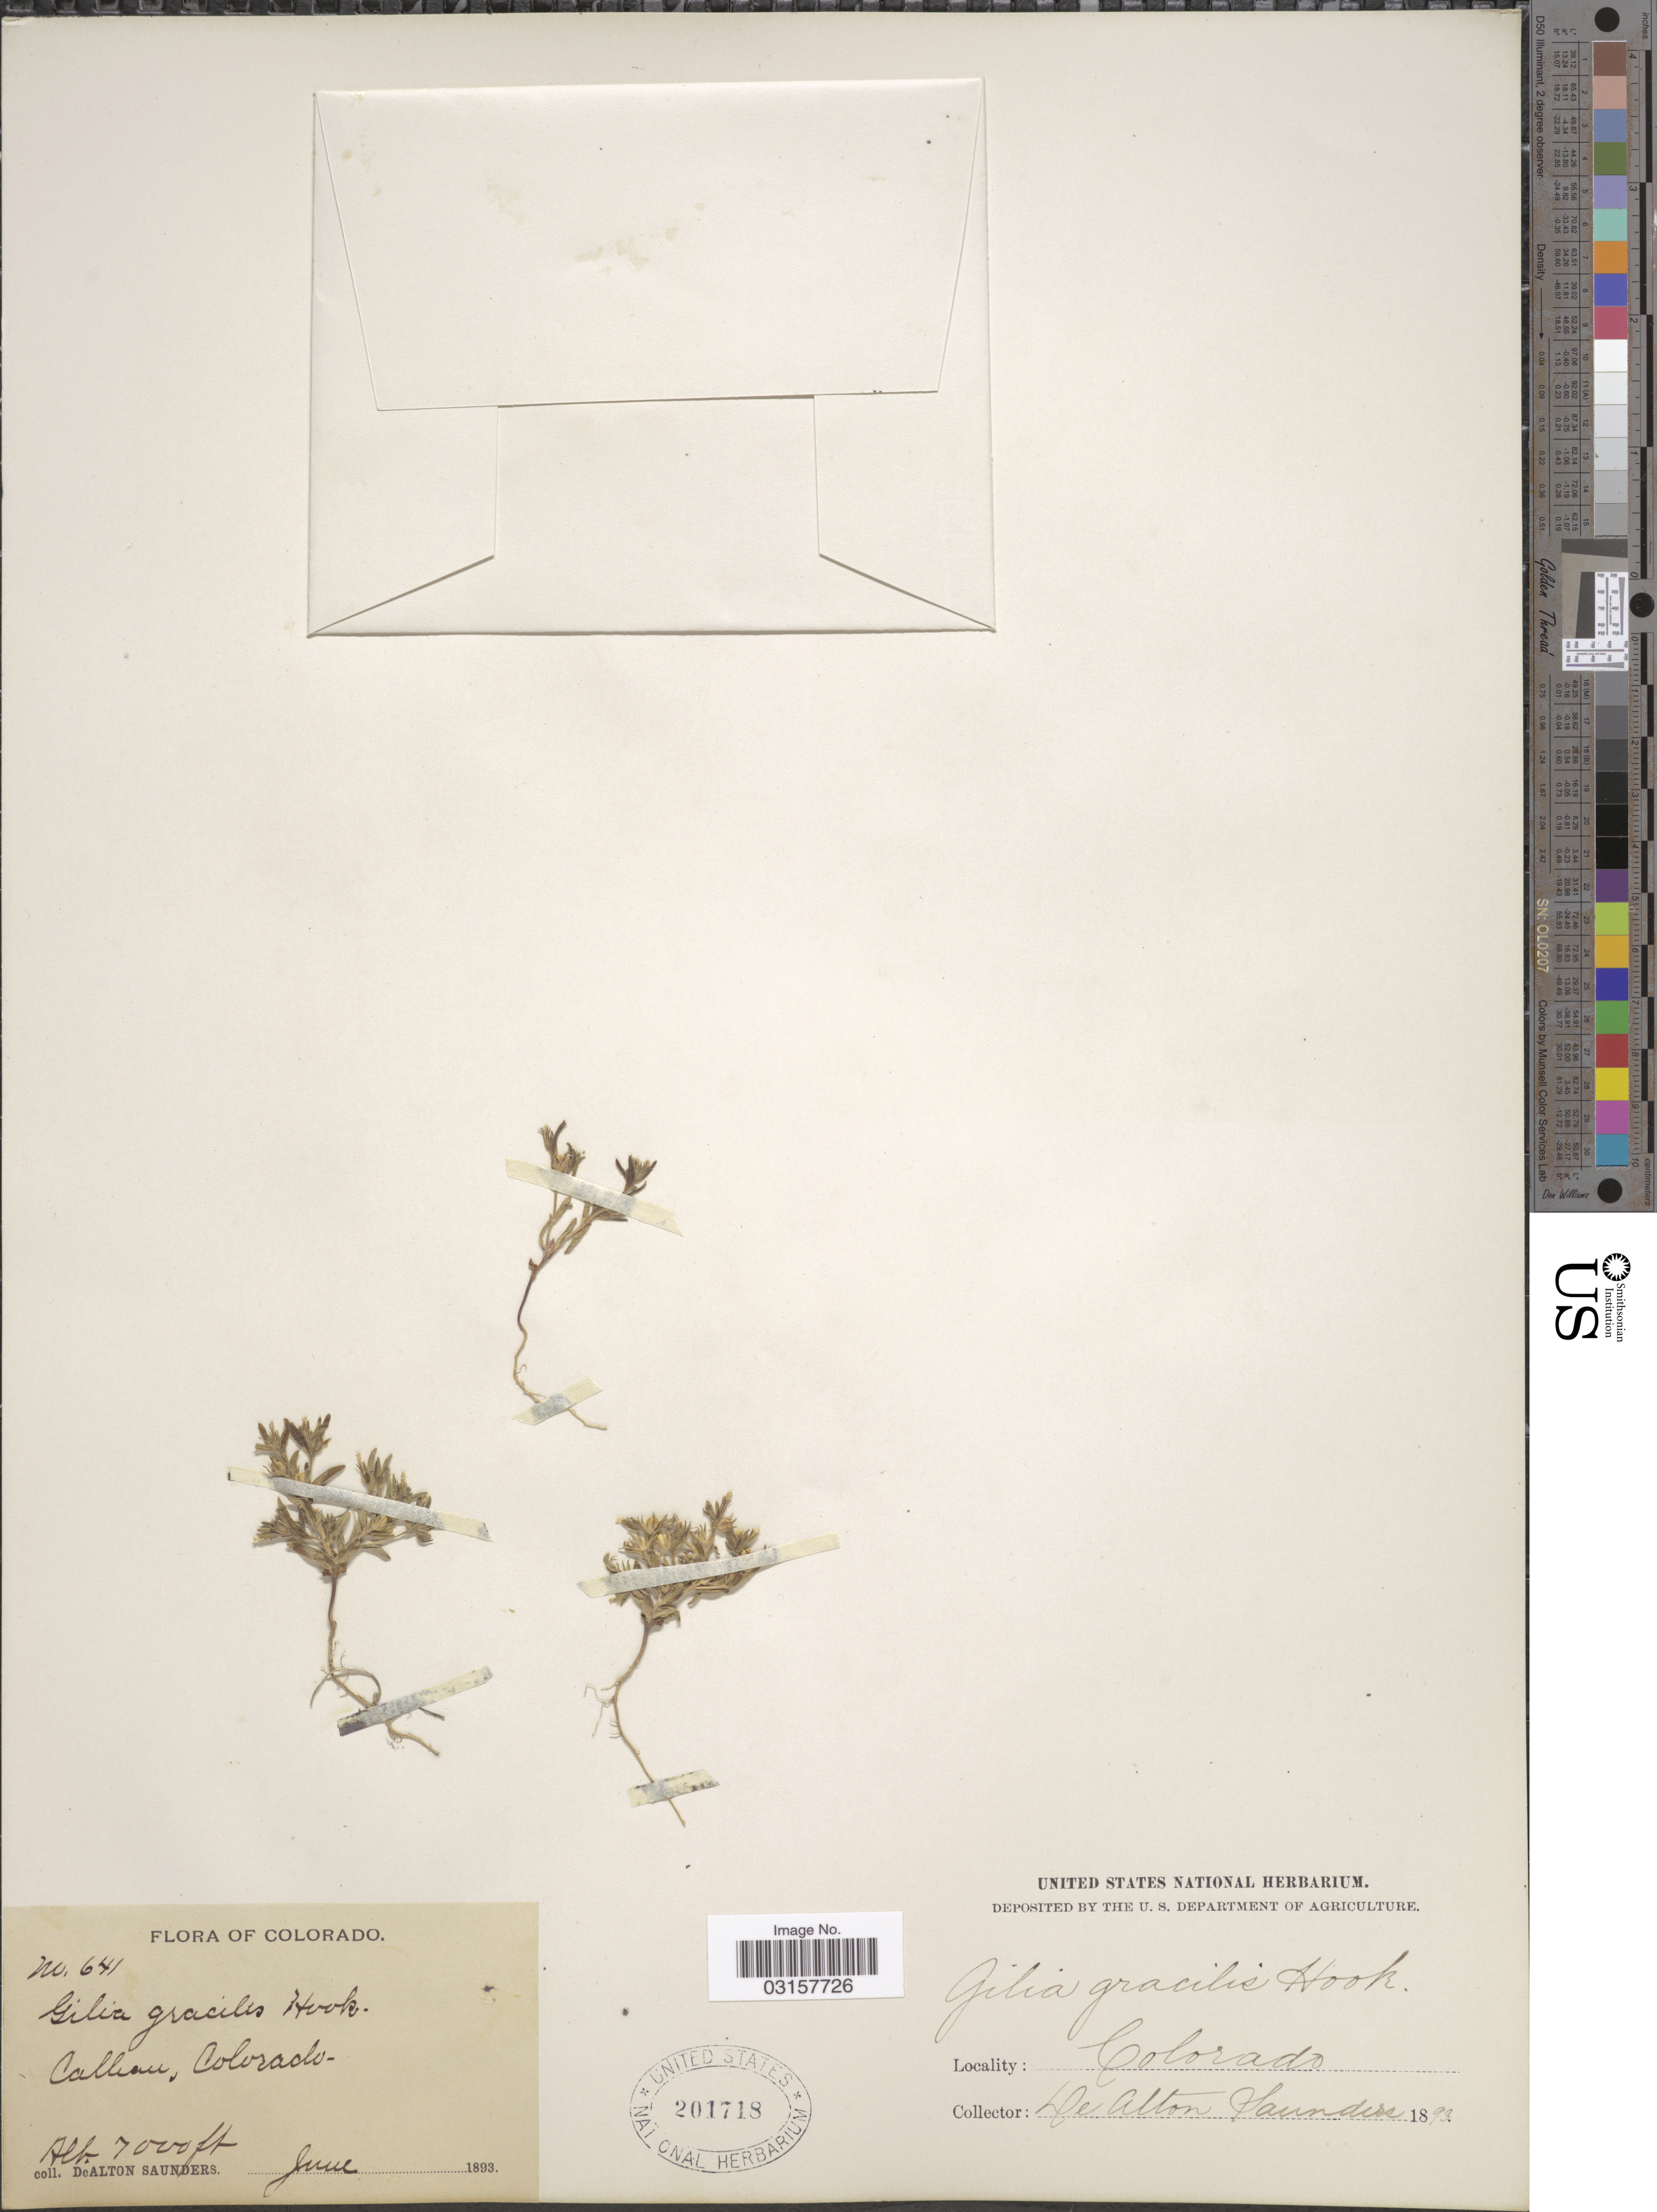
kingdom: Plantae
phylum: Tracheophyta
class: Magnoliopsida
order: Ericales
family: Polemoniaceae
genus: Microsteris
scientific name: Microsteris gracilis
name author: (Hook.) Greene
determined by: (US) Smithsonian Institution - National Museum of Natural History - Department of Botany (UNITED STATES)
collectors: D. A. Saunders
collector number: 641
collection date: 1893-06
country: United States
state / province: Colorado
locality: Calhan.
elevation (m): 2134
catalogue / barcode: US 201718